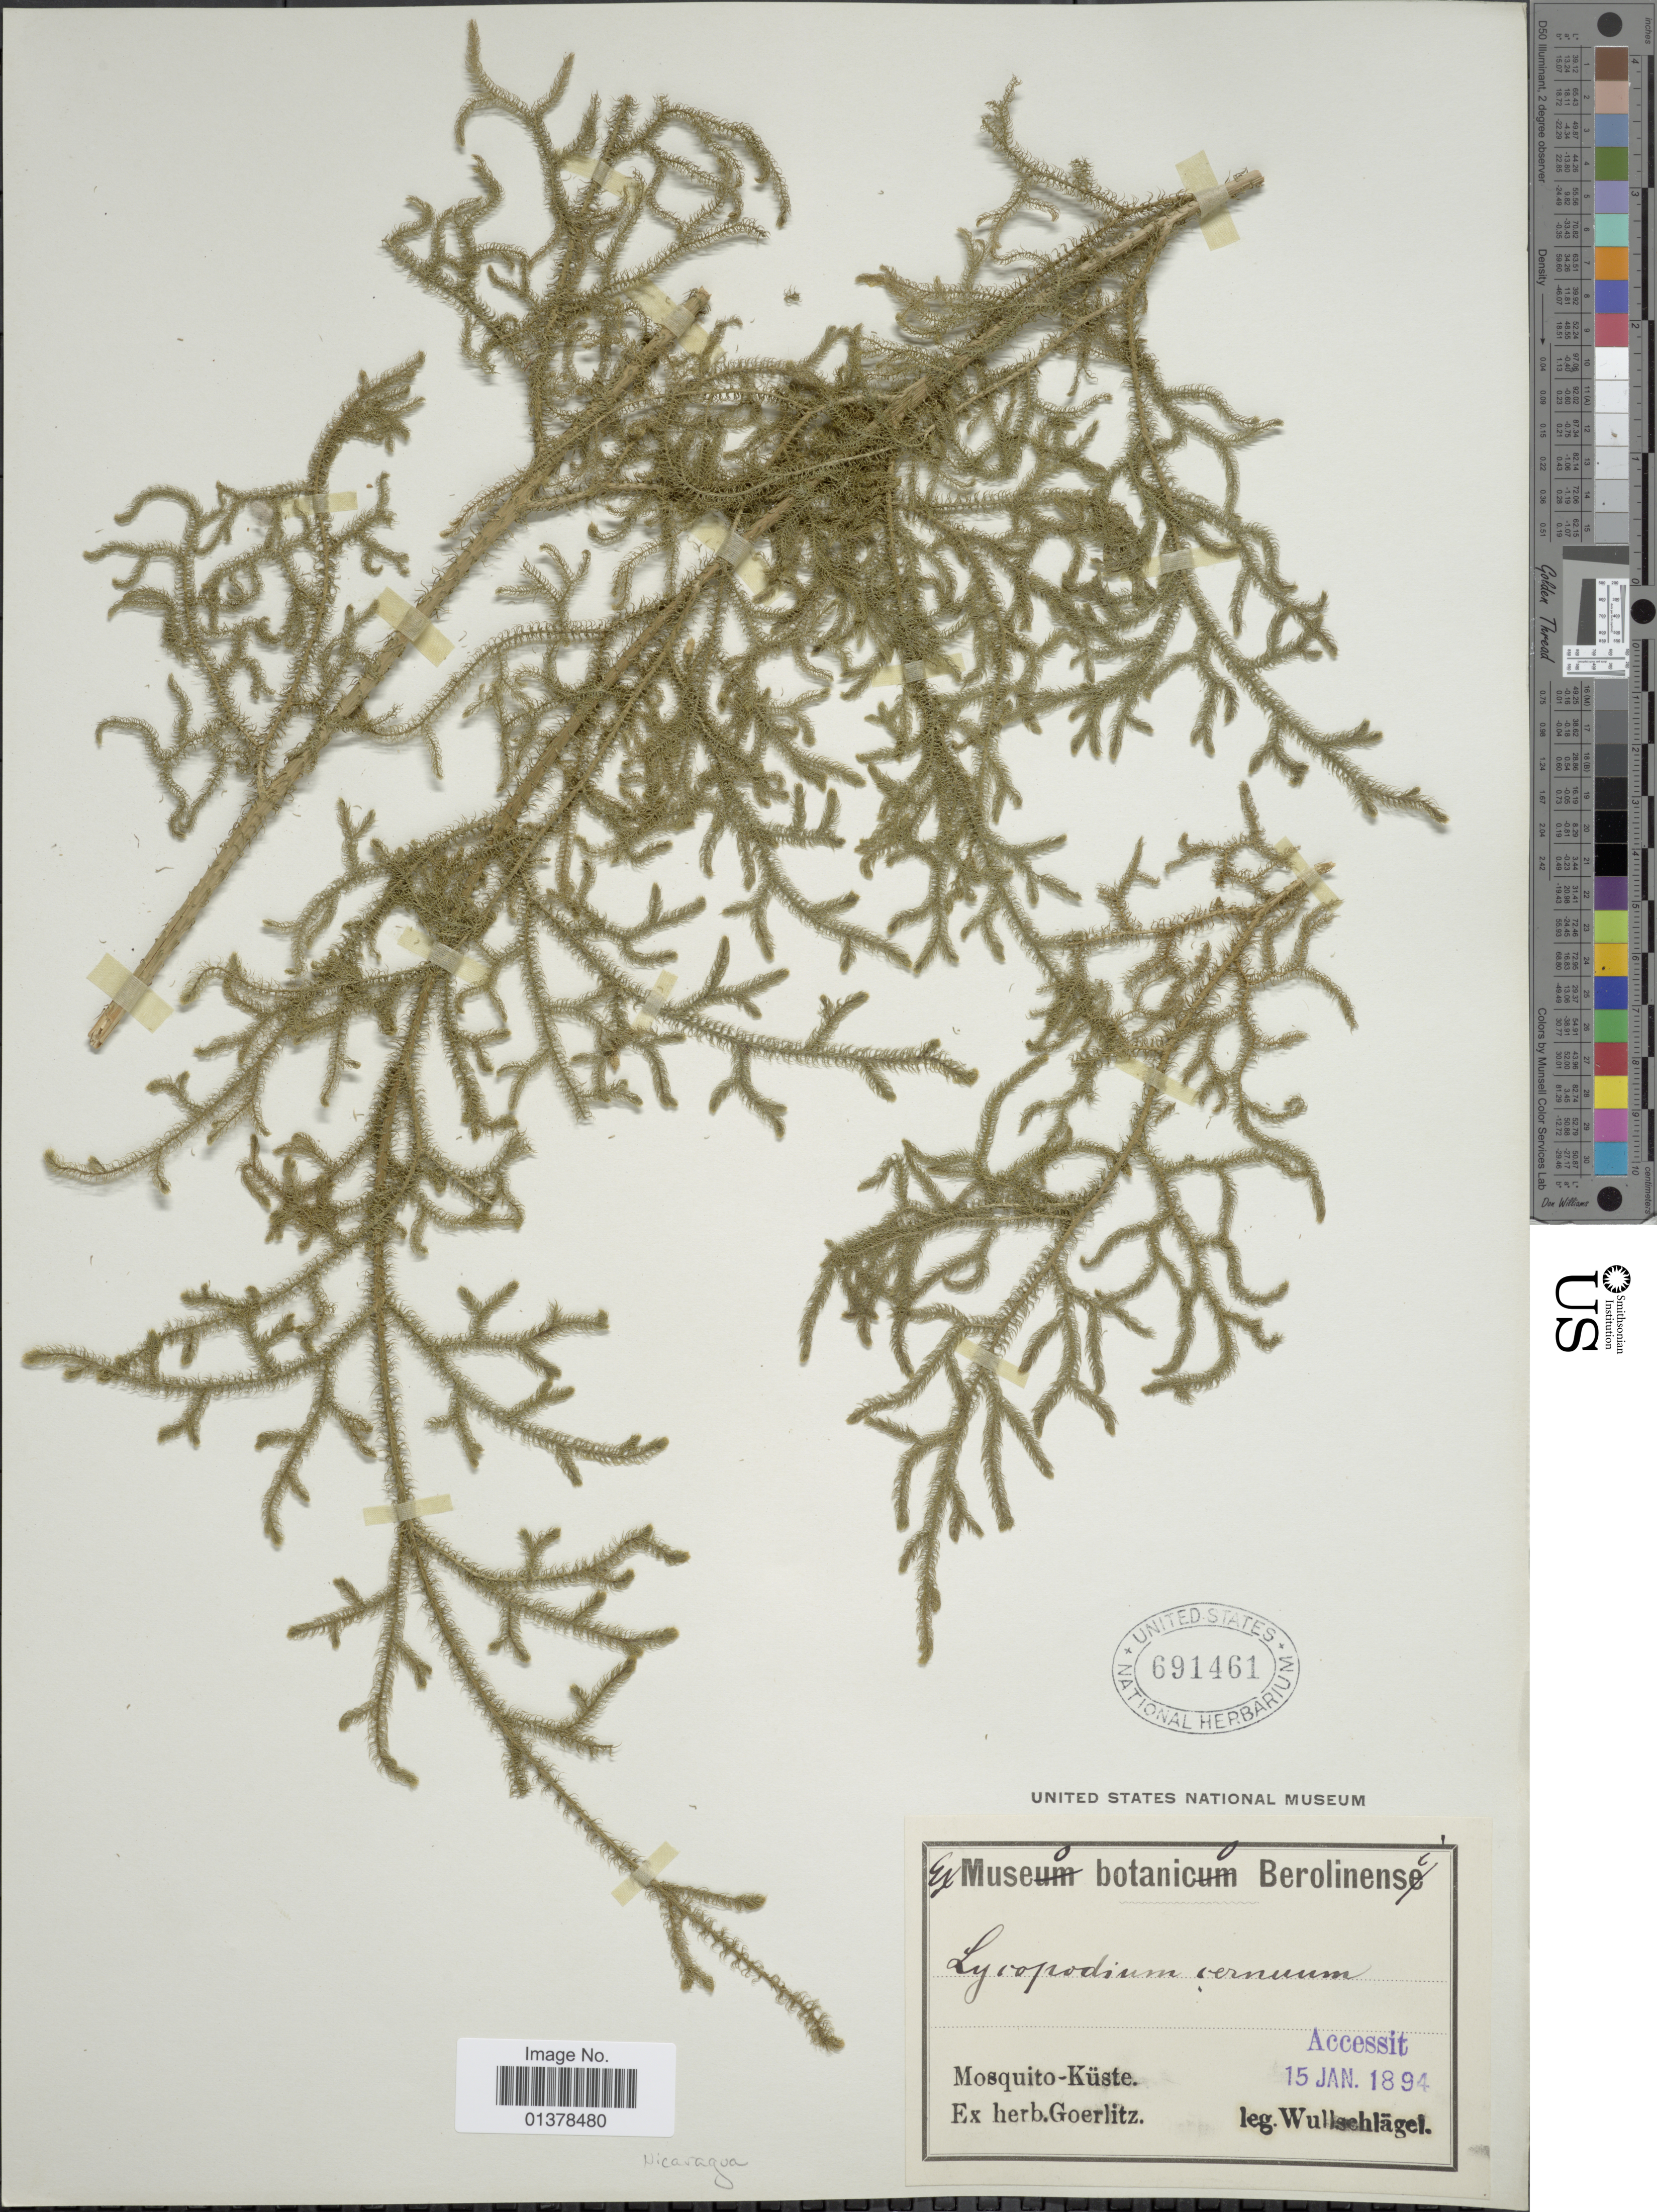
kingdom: Plantae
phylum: Tracheophyta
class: Lycopodiopsida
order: Lycopodiales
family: Lycopodiaceae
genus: Palhinhaea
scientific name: Palhinhaea cernua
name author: (L.) Vasc. & Franco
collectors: Wullschlägel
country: Nicaragua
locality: Mosquito-Küste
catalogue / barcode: US 691461